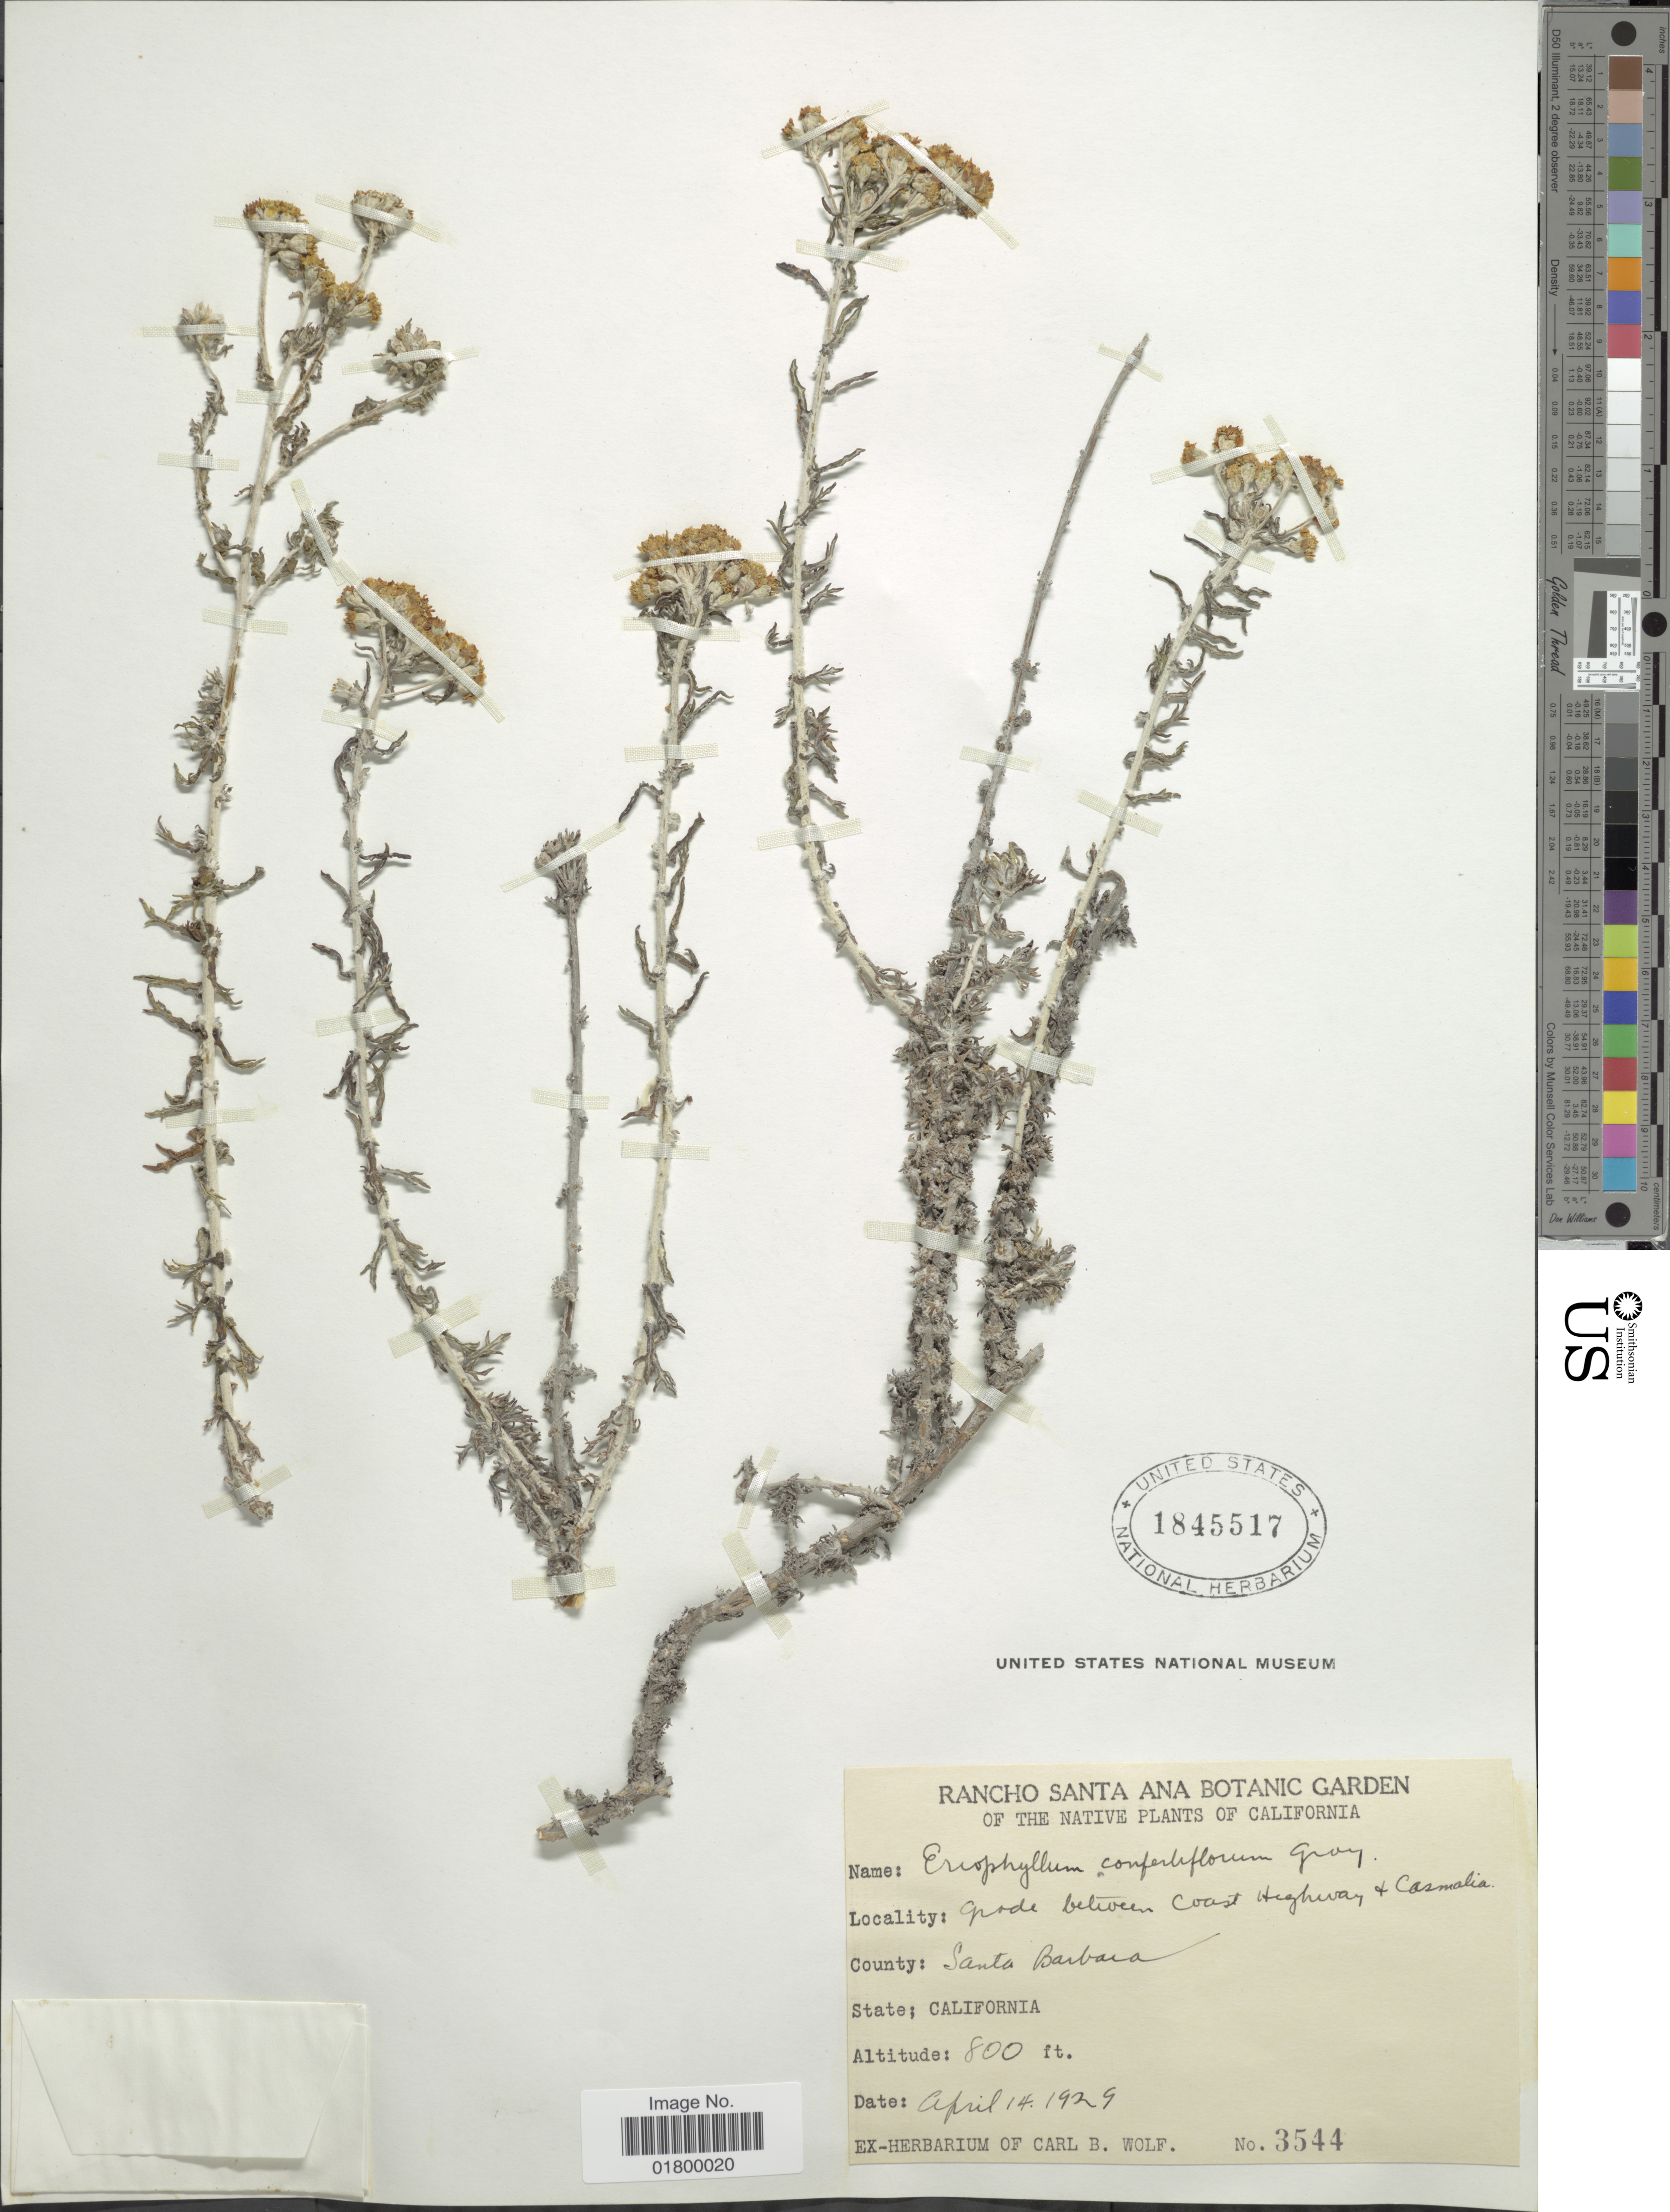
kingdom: Plantae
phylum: Tracheophyta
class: Magnoliopsida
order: Asterales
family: Asteraceae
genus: Eriophyllum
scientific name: Eriophyllum confertiflorum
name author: (DC.) A. Gray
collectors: ex herb. Carl B. Wolf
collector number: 3544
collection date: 1929-04-14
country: United States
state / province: California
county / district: Santa Barbara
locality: Grode between Coast Highway & Casmalia, County Santa Barbara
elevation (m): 244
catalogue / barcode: US 1845517